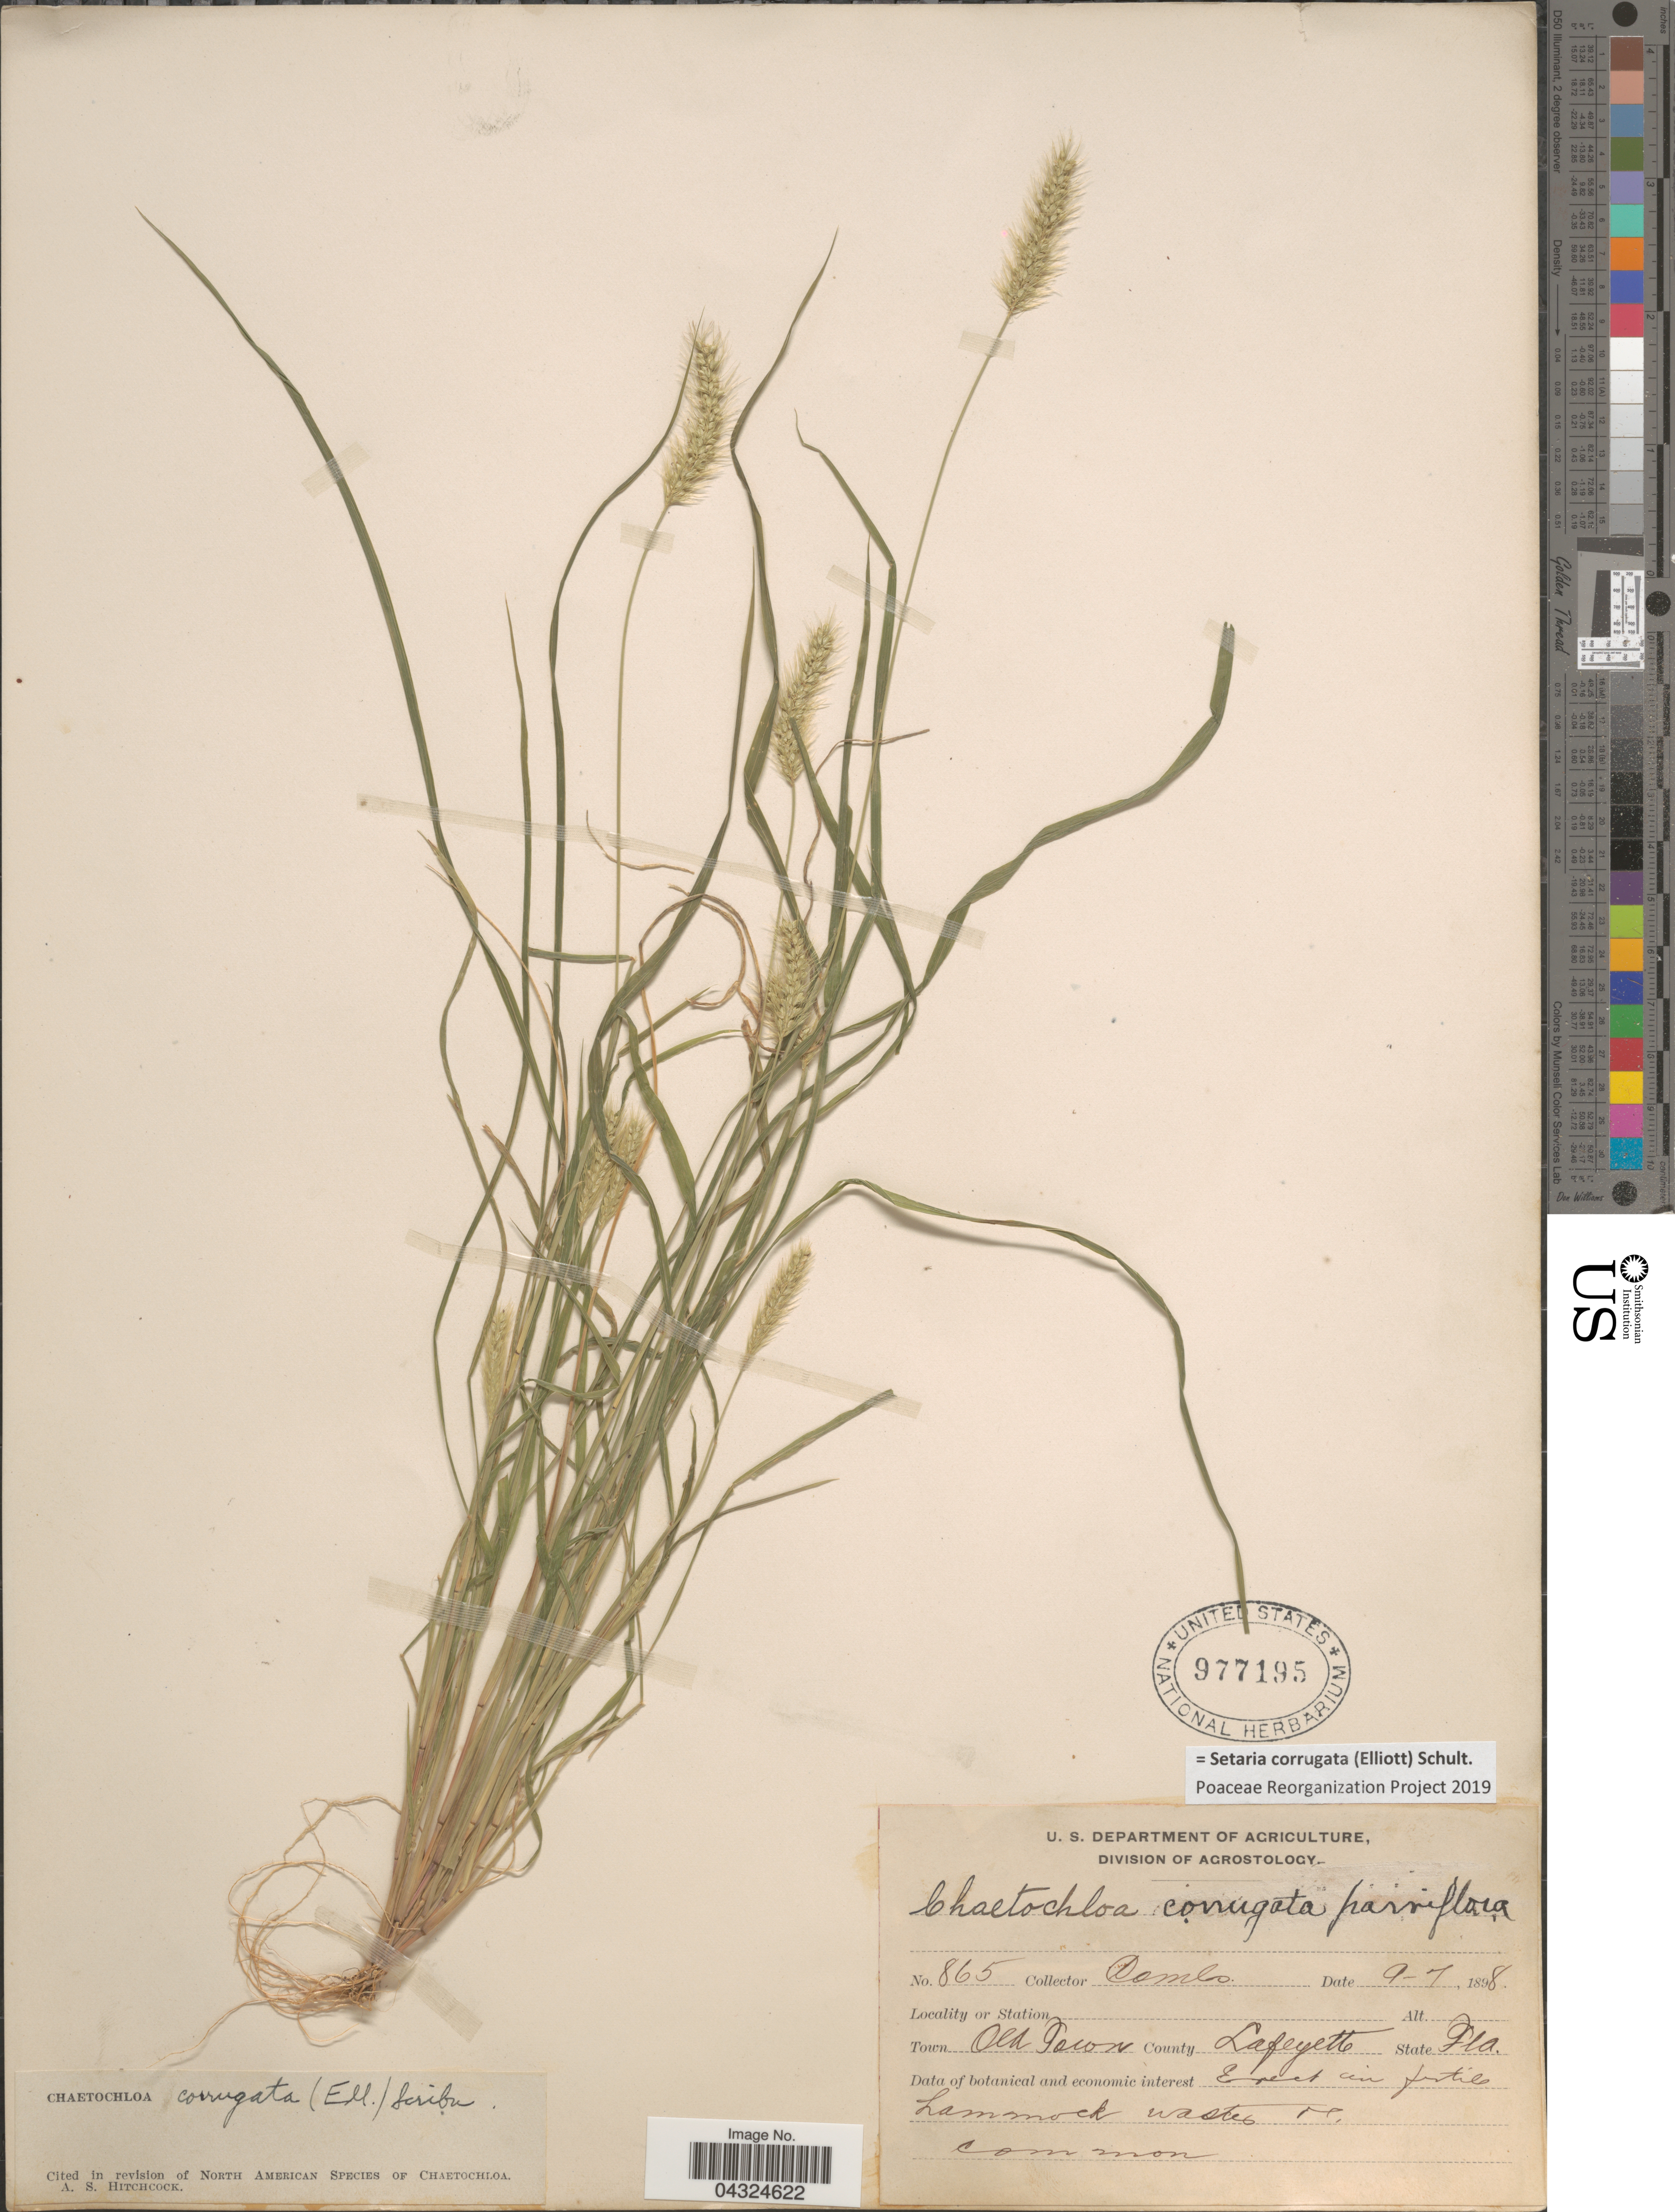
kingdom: Plantae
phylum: Tracheophyta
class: Liliopsida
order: Poales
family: Poaceae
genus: Setaria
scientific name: Setaria corrugata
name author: (Elliott) Schult.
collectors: -. Combs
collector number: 865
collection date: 1898-09-07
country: United States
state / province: Florida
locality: Old Town. County Lafeyette.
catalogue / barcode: US 977195